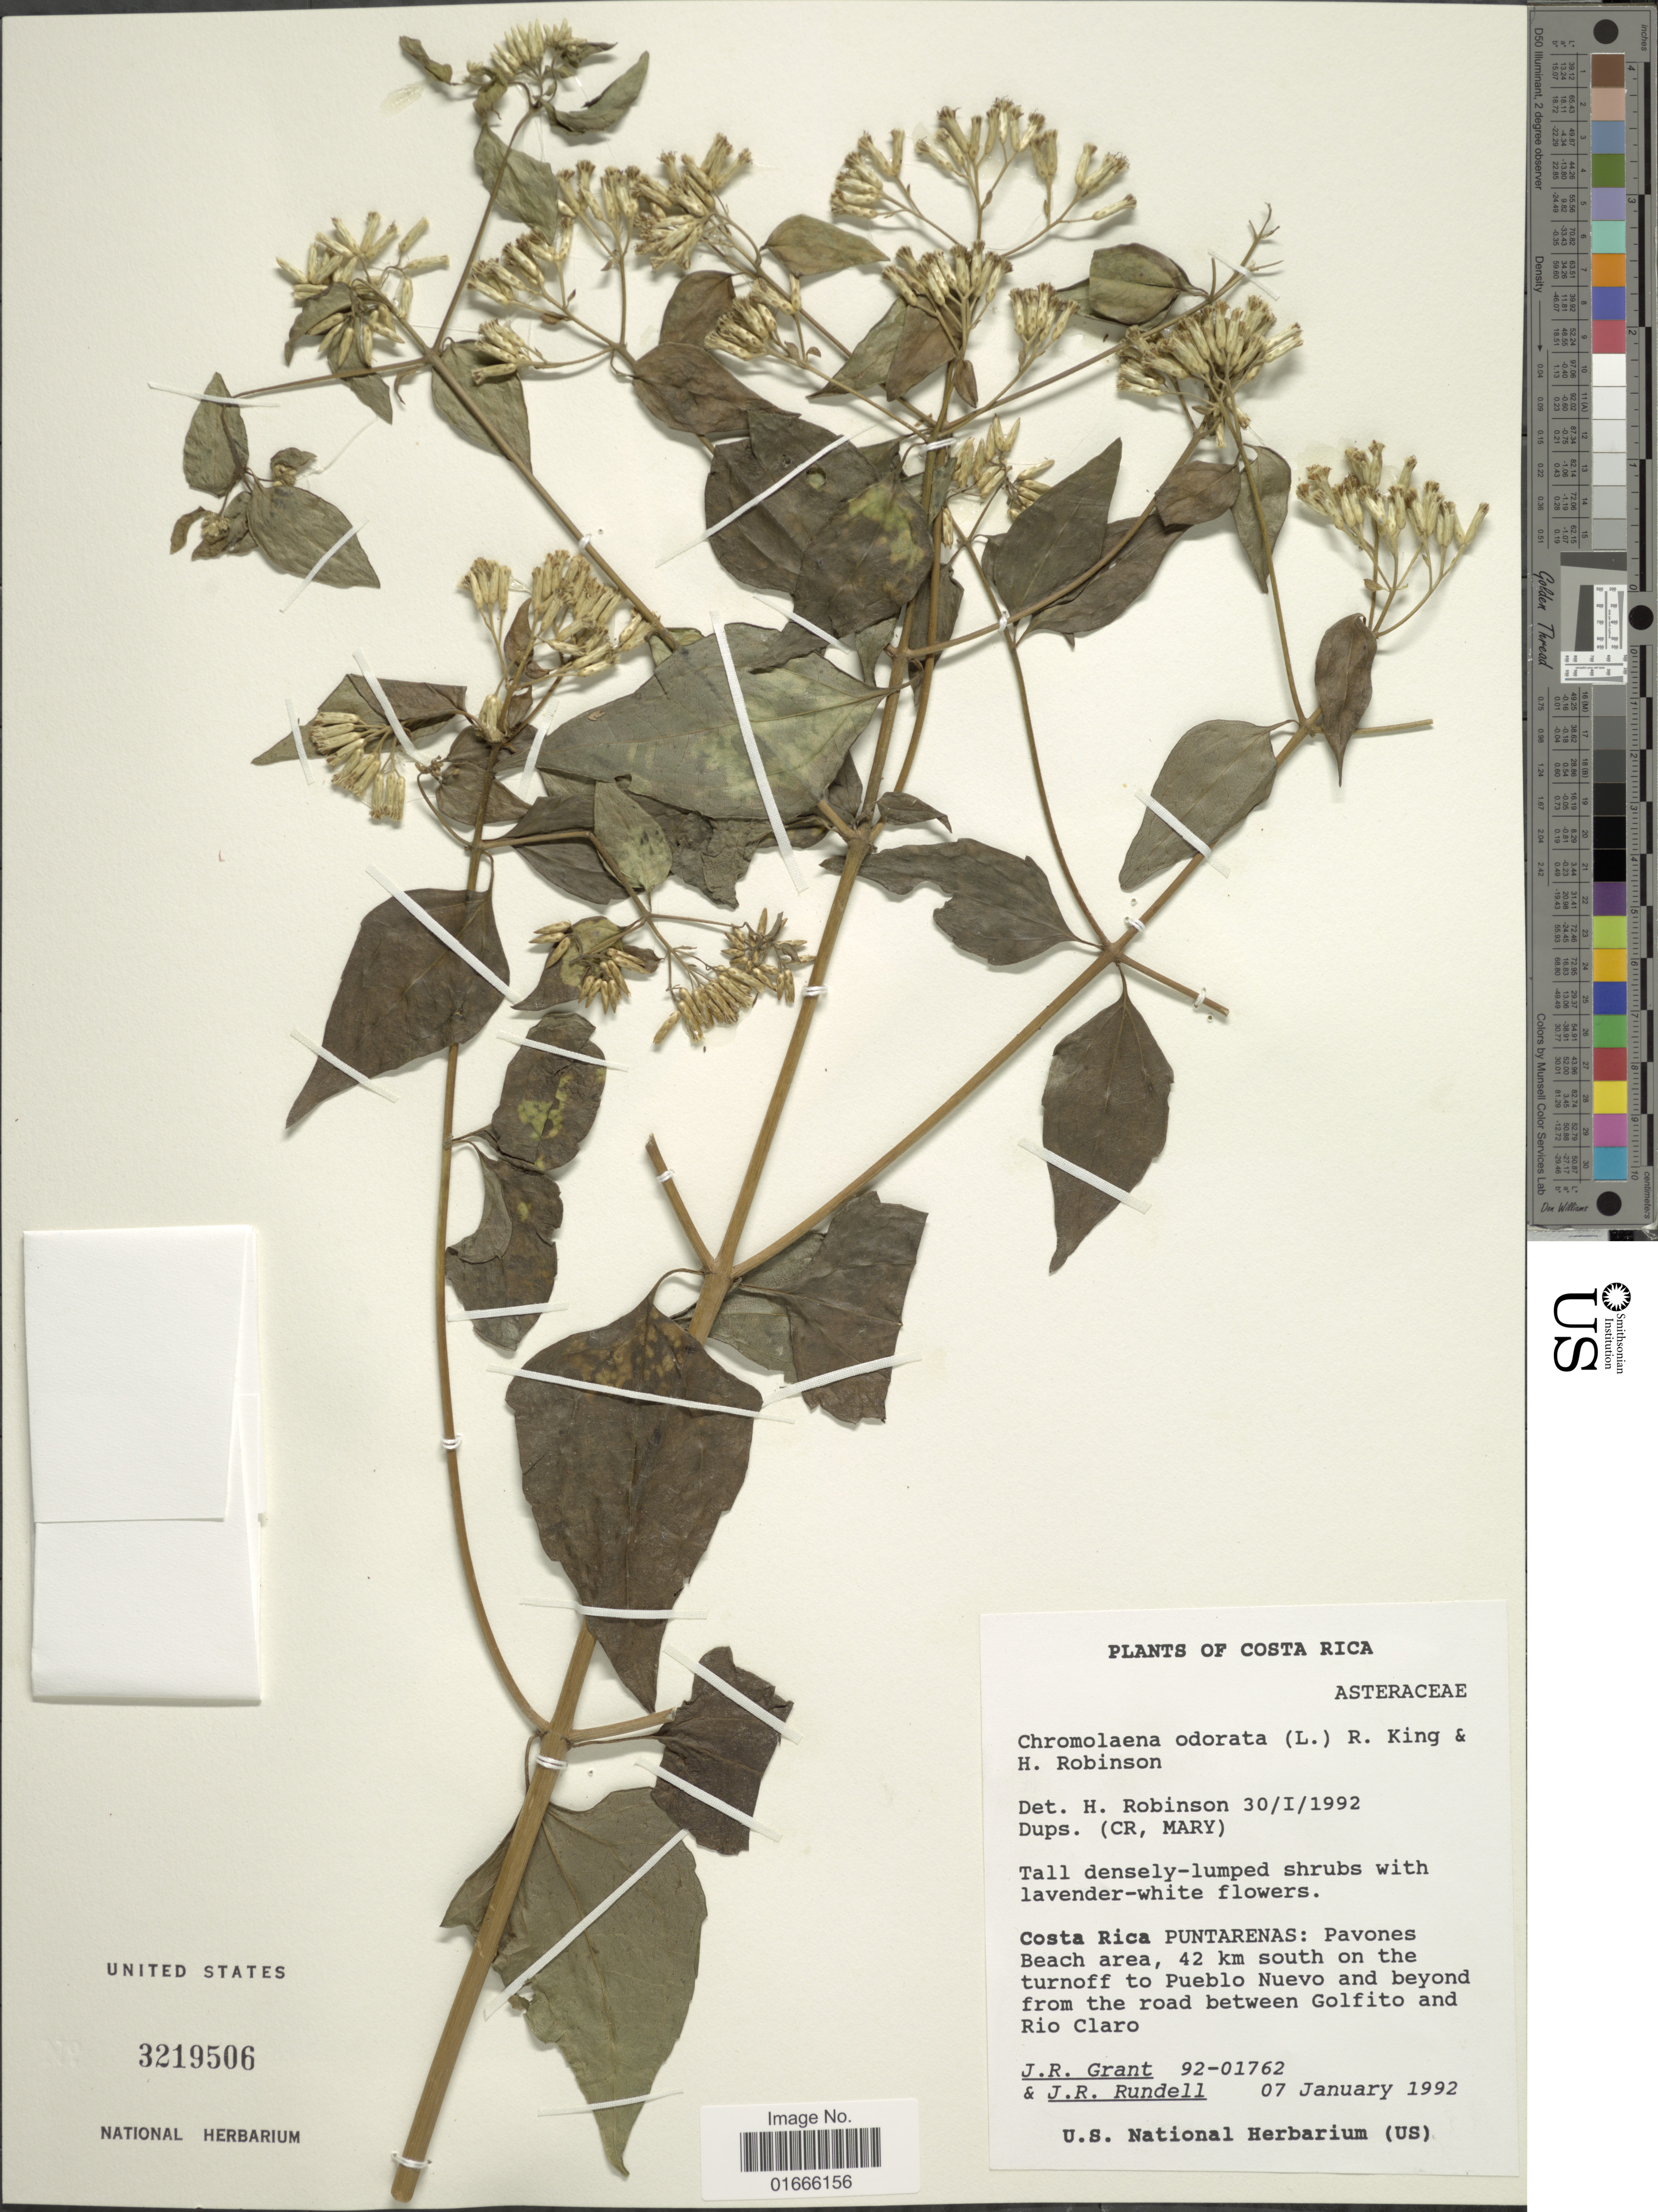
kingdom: Plantae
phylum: Tracheophyta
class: Magnoliopsida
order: Asterales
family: Asteraceae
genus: Chromolaena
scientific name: Chromolaena odorata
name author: (L.) R.M. King & H. Rob.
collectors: J. Grant & J. R. Rundell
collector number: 92-01762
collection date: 1992-01-07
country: Costa Rica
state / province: Puntarenas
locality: Costa Rica Puntarenas: Pavones Beach area, 42 km south on the turnoff to Pueblo Nuevo and beyond from the road between Golfito and Rio Claro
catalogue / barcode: US 3219506